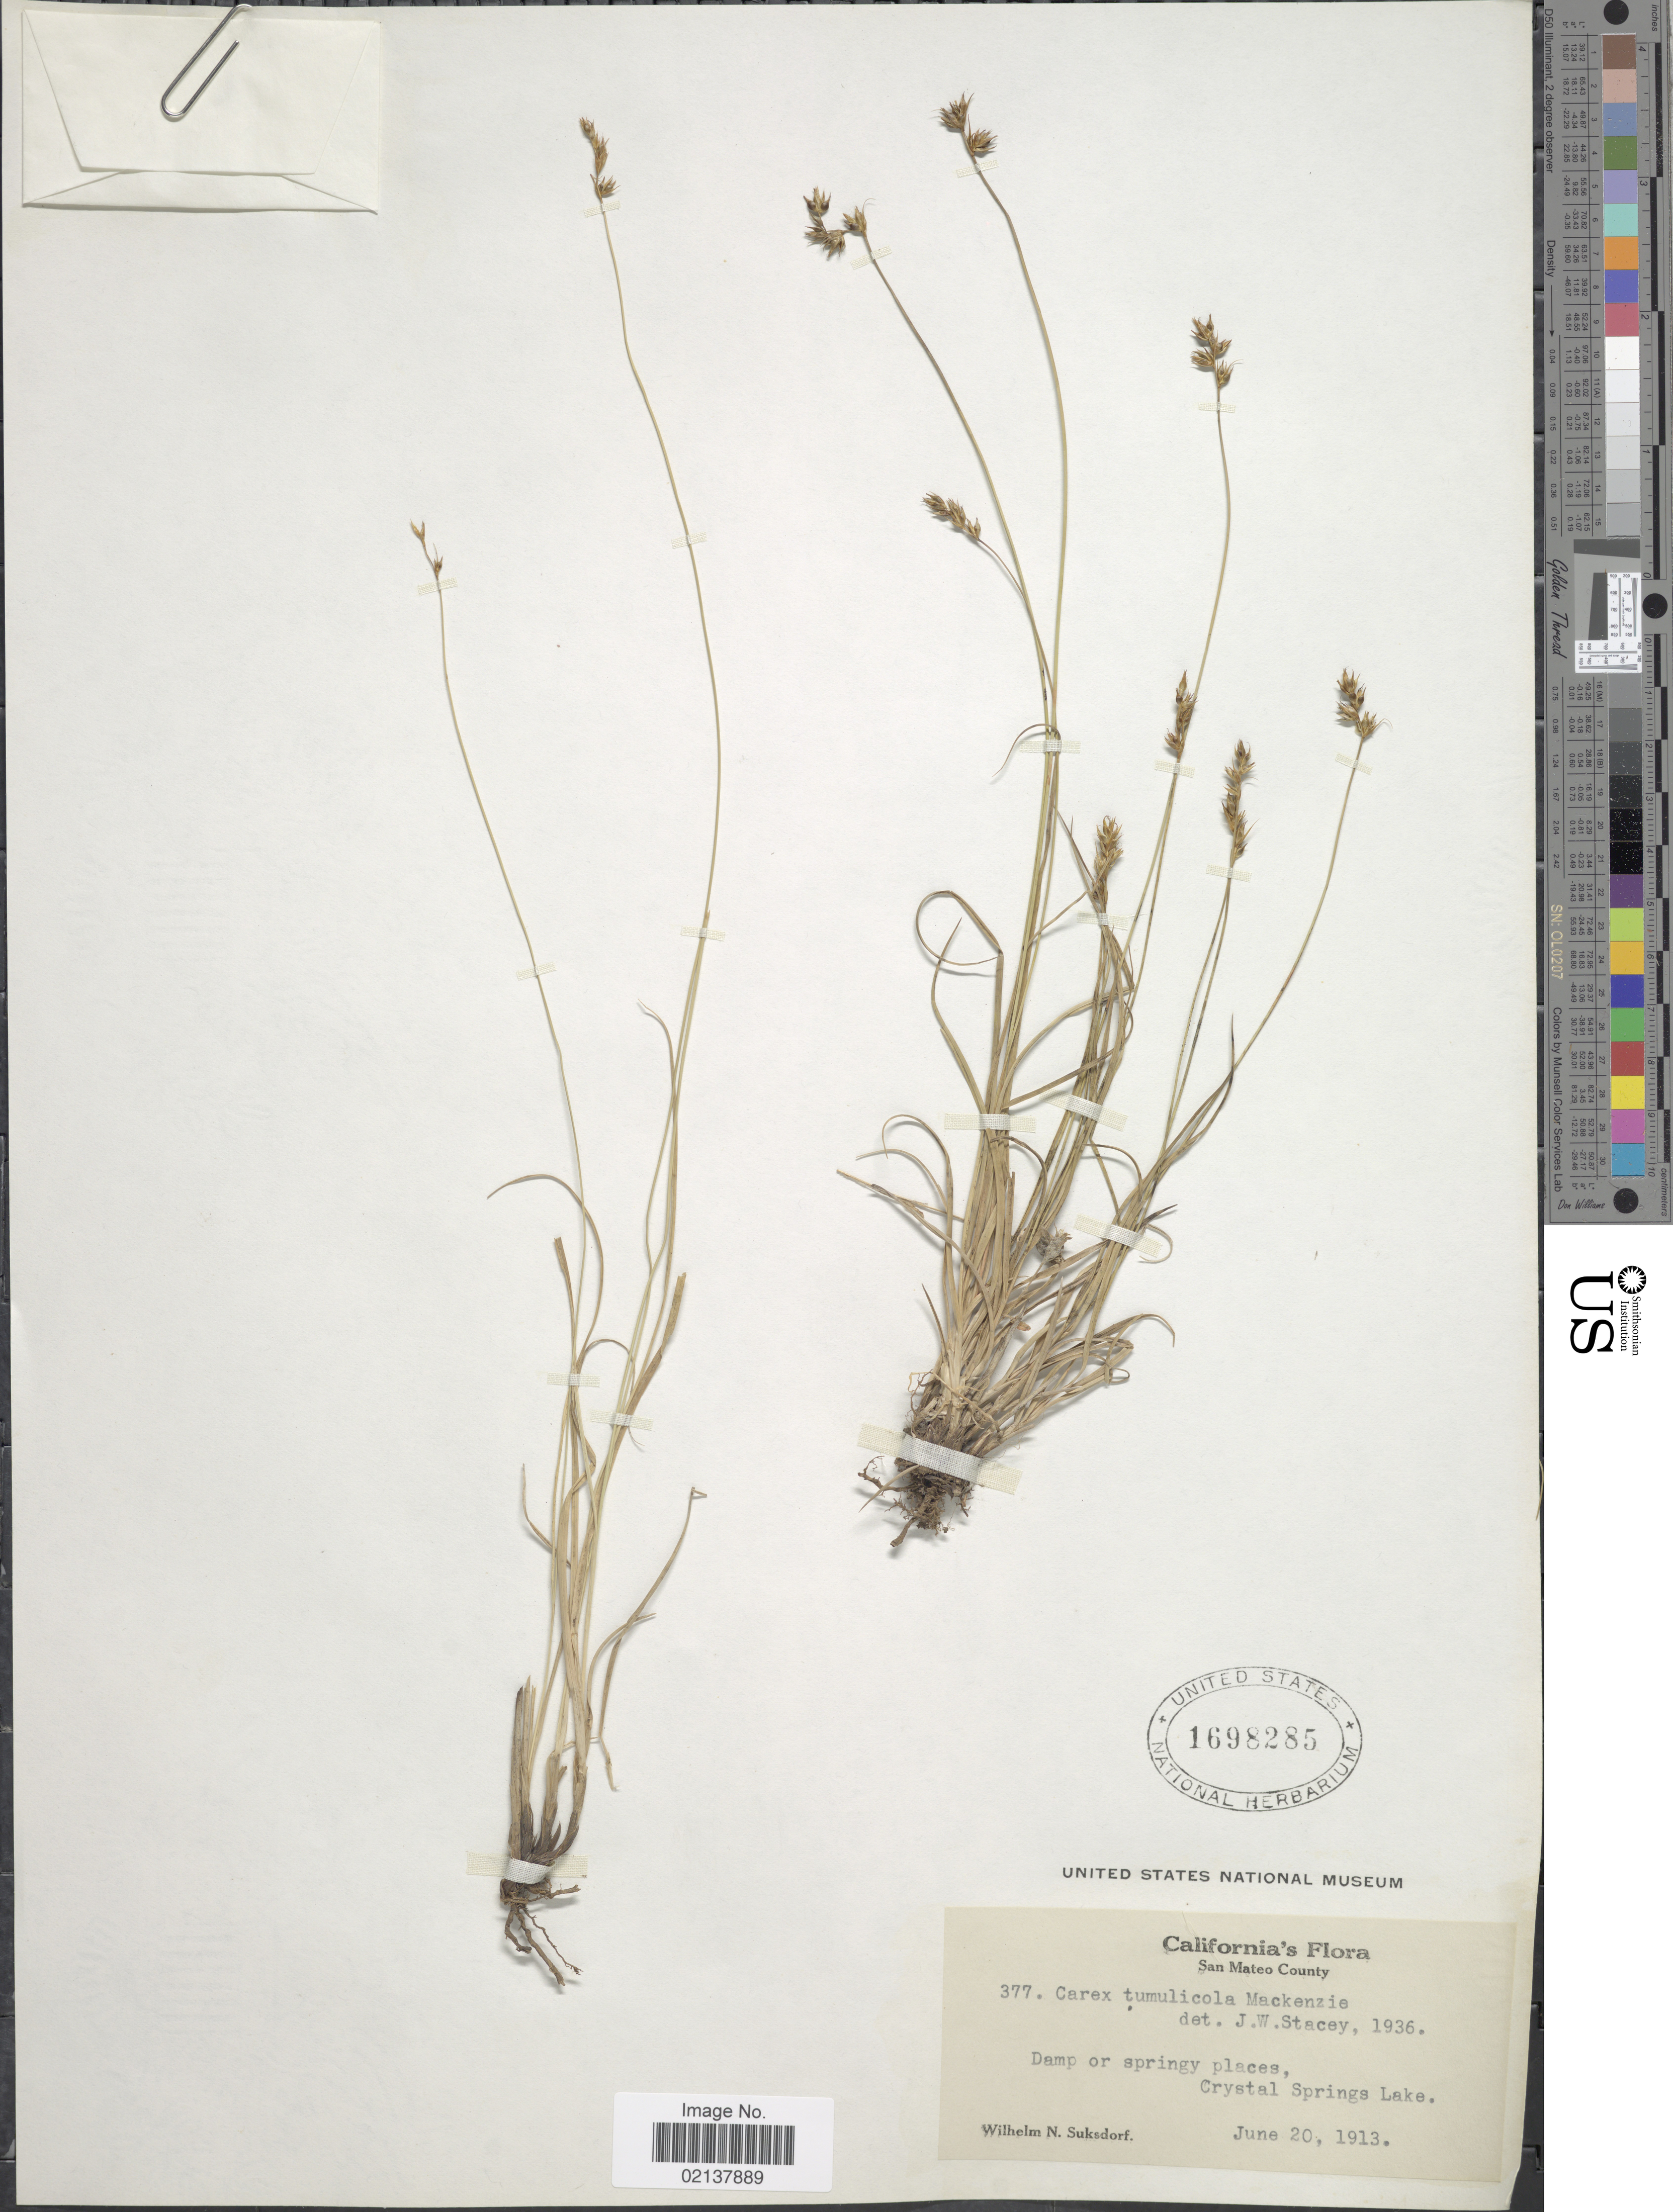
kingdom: Plantae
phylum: Tracheophyta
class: Liliopsida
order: Poales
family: Cyperaceae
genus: Carex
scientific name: Carex tumulicola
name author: Mack.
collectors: W. N. Suksdorf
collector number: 377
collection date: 1913-06-20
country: United States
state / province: California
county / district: San Mateo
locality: San Mateo County, Damp or springy places, Crystal Springs Lake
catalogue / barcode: US 1698285